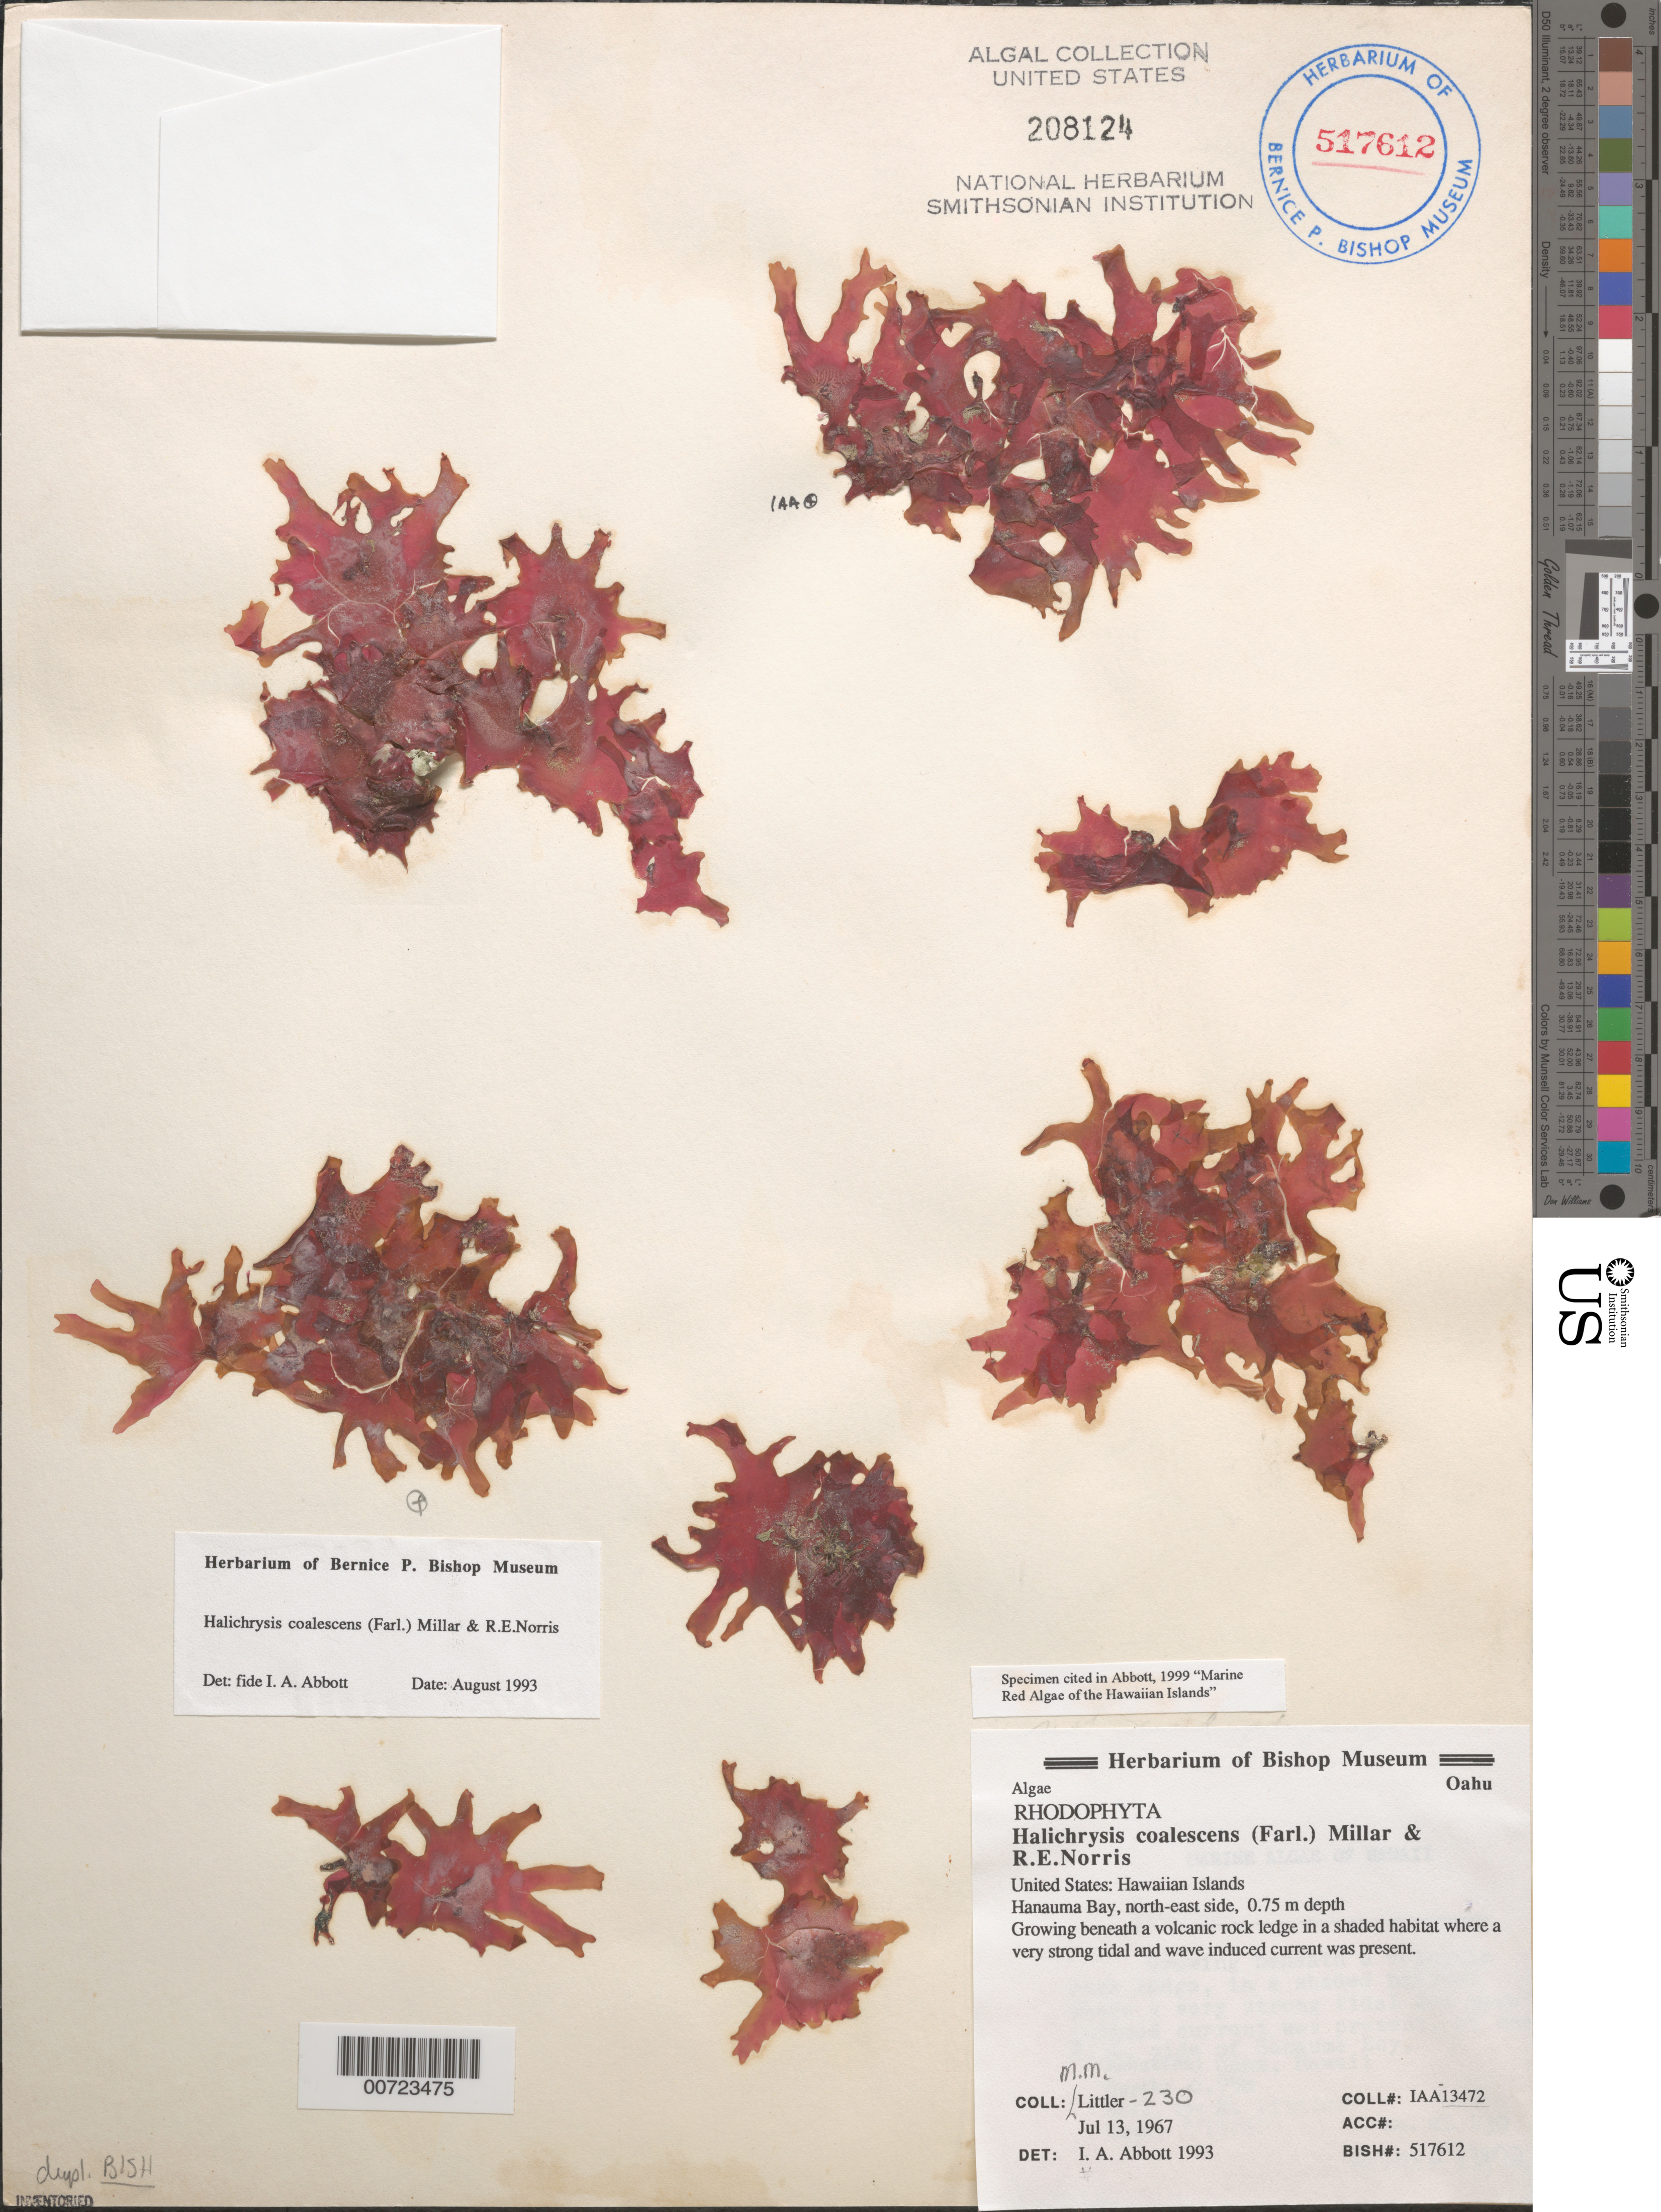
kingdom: Plantae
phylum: Rhodophyta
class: Florideophyceae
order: Rhodymeniales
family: Rhodymeniaceae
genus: Drouetia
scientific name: Drouetia coalescens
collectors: M. M. Littler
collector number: ML 230 & IAA 13472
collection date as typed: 13 Jul 1967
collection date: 1967-07-13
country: United States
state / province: Hawaii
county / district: Honolulu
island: Oahu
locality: Hanauma Bay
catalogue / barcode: US 208124